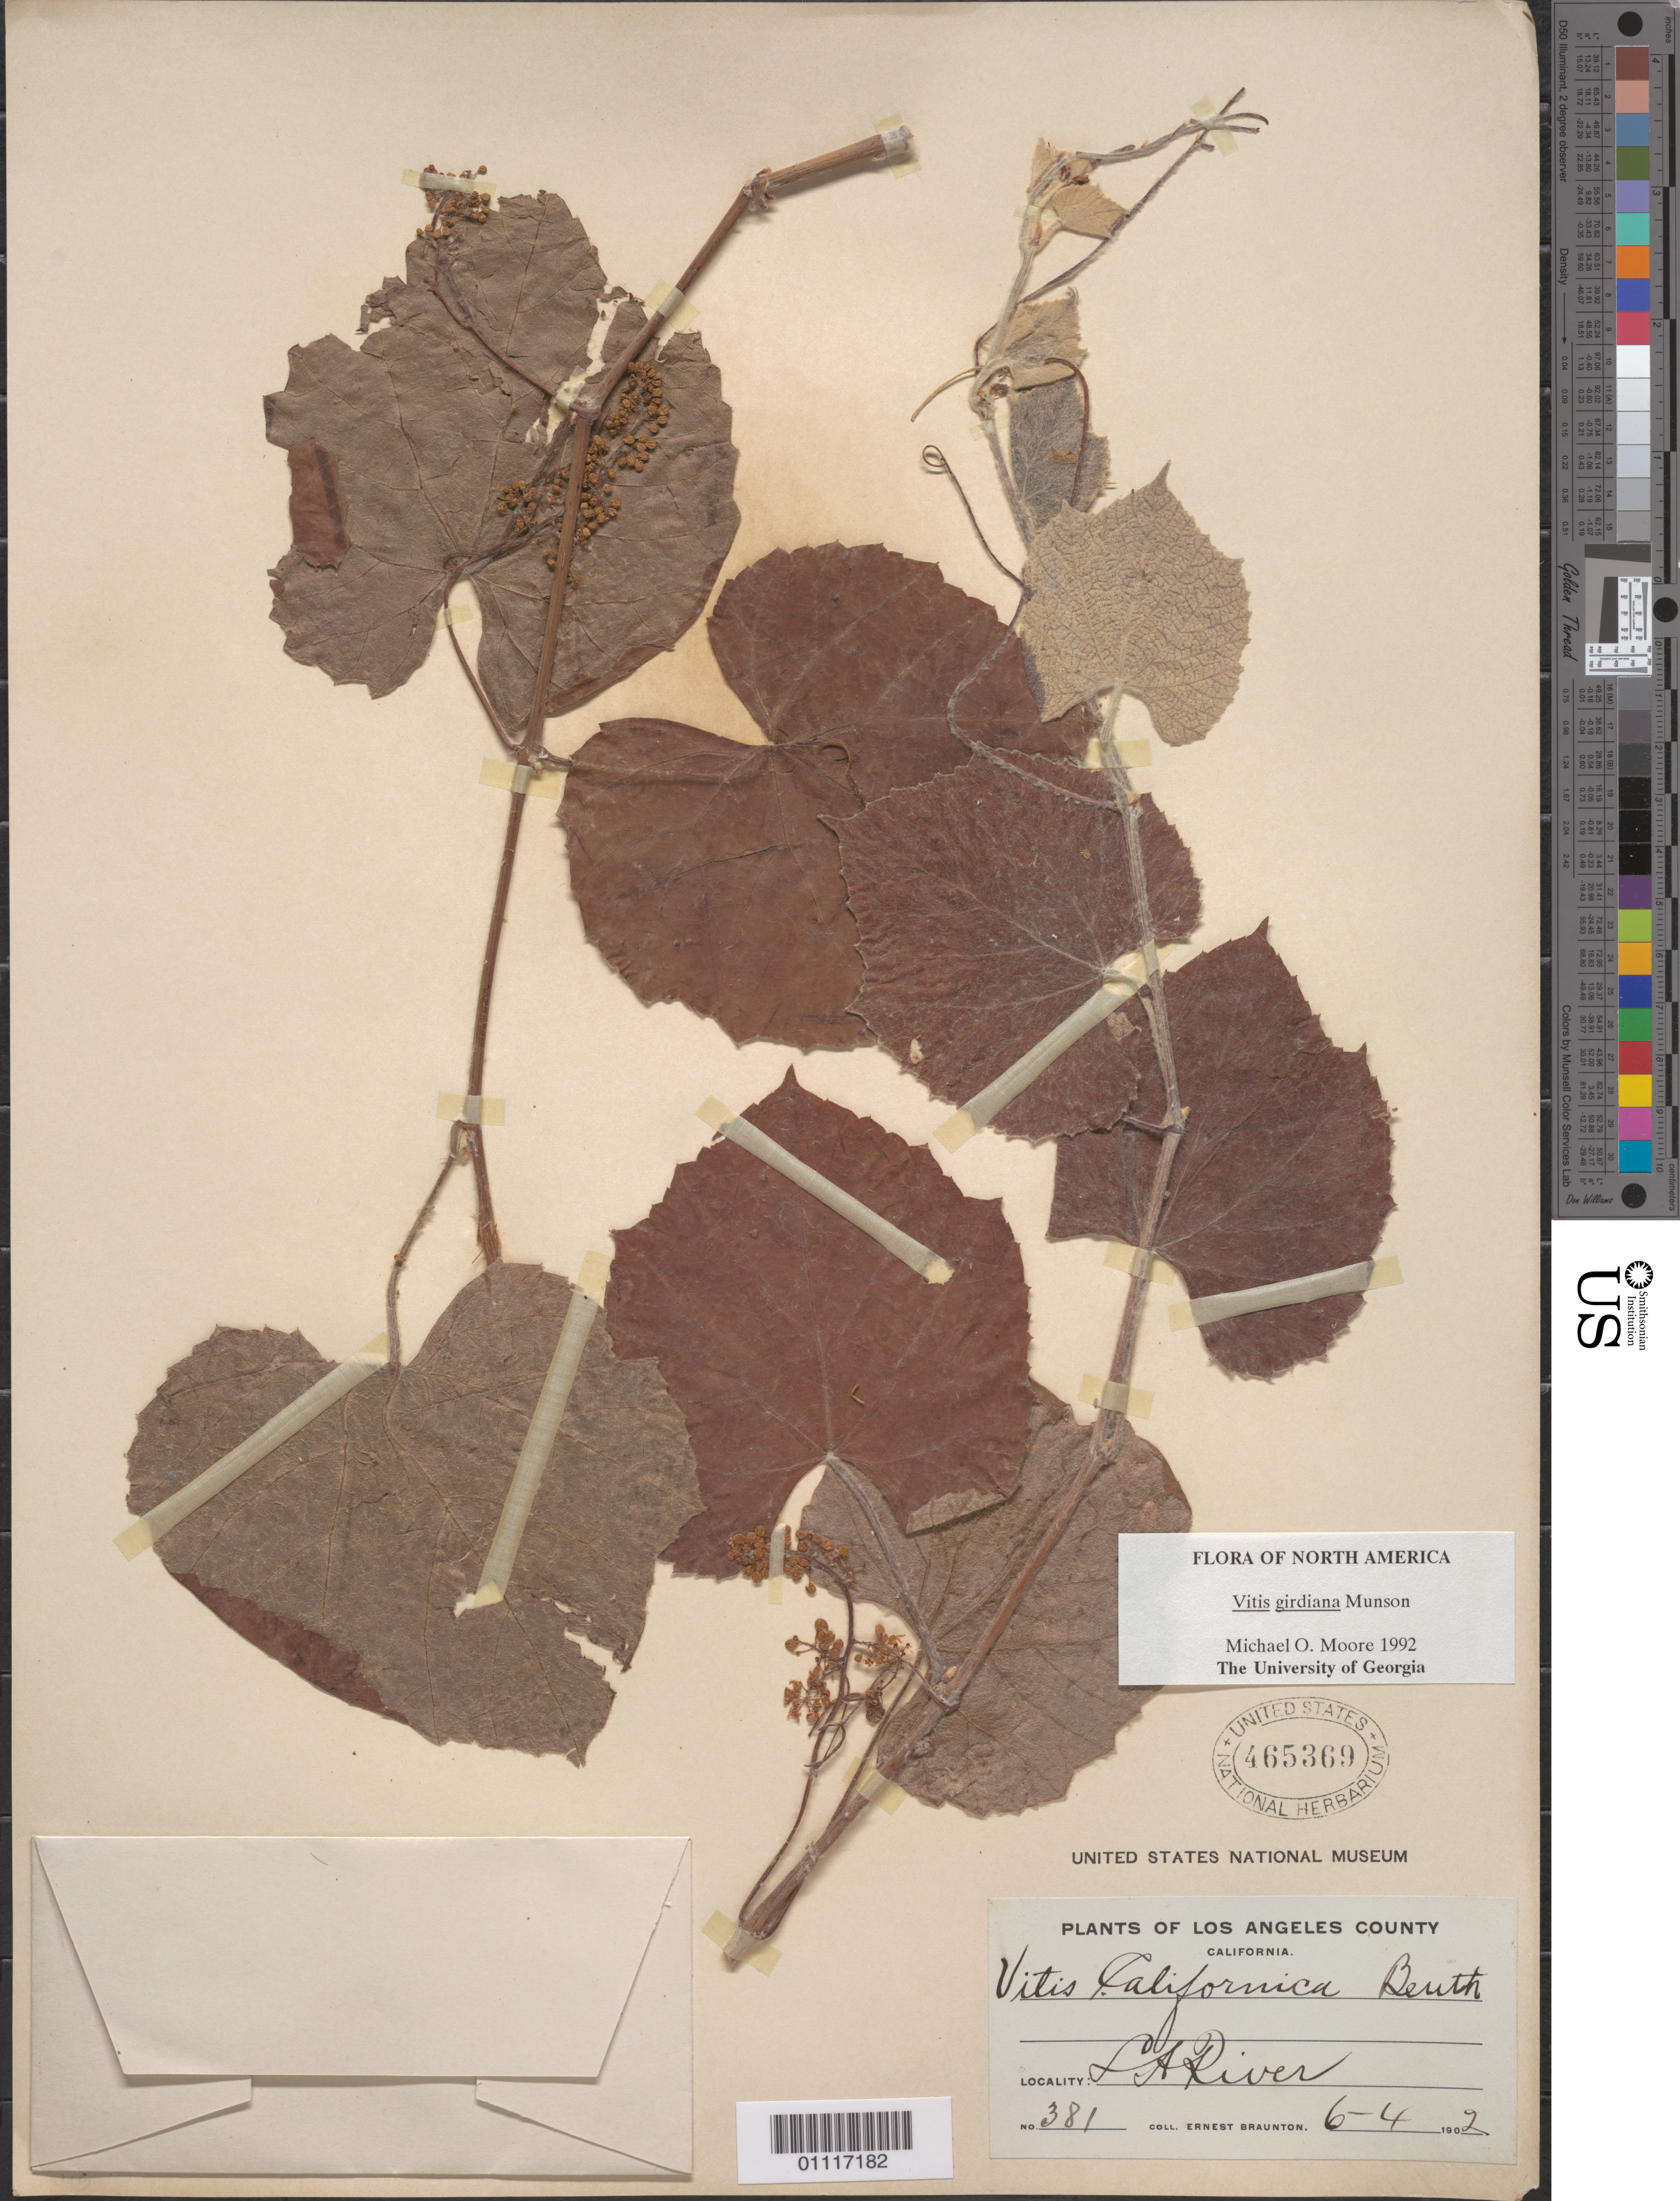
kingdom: Plantae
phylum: Tracheophyta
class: Magnoliopsida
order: Vitales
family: Vitaceae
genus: Vitis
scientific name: Vitis girdiana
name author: Munson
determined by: Moore, M. O.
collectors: E. Braunton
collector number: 381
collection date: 1902-06-04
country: United States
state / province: California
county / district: Los Angeles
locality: LA River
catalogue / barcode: US 465369